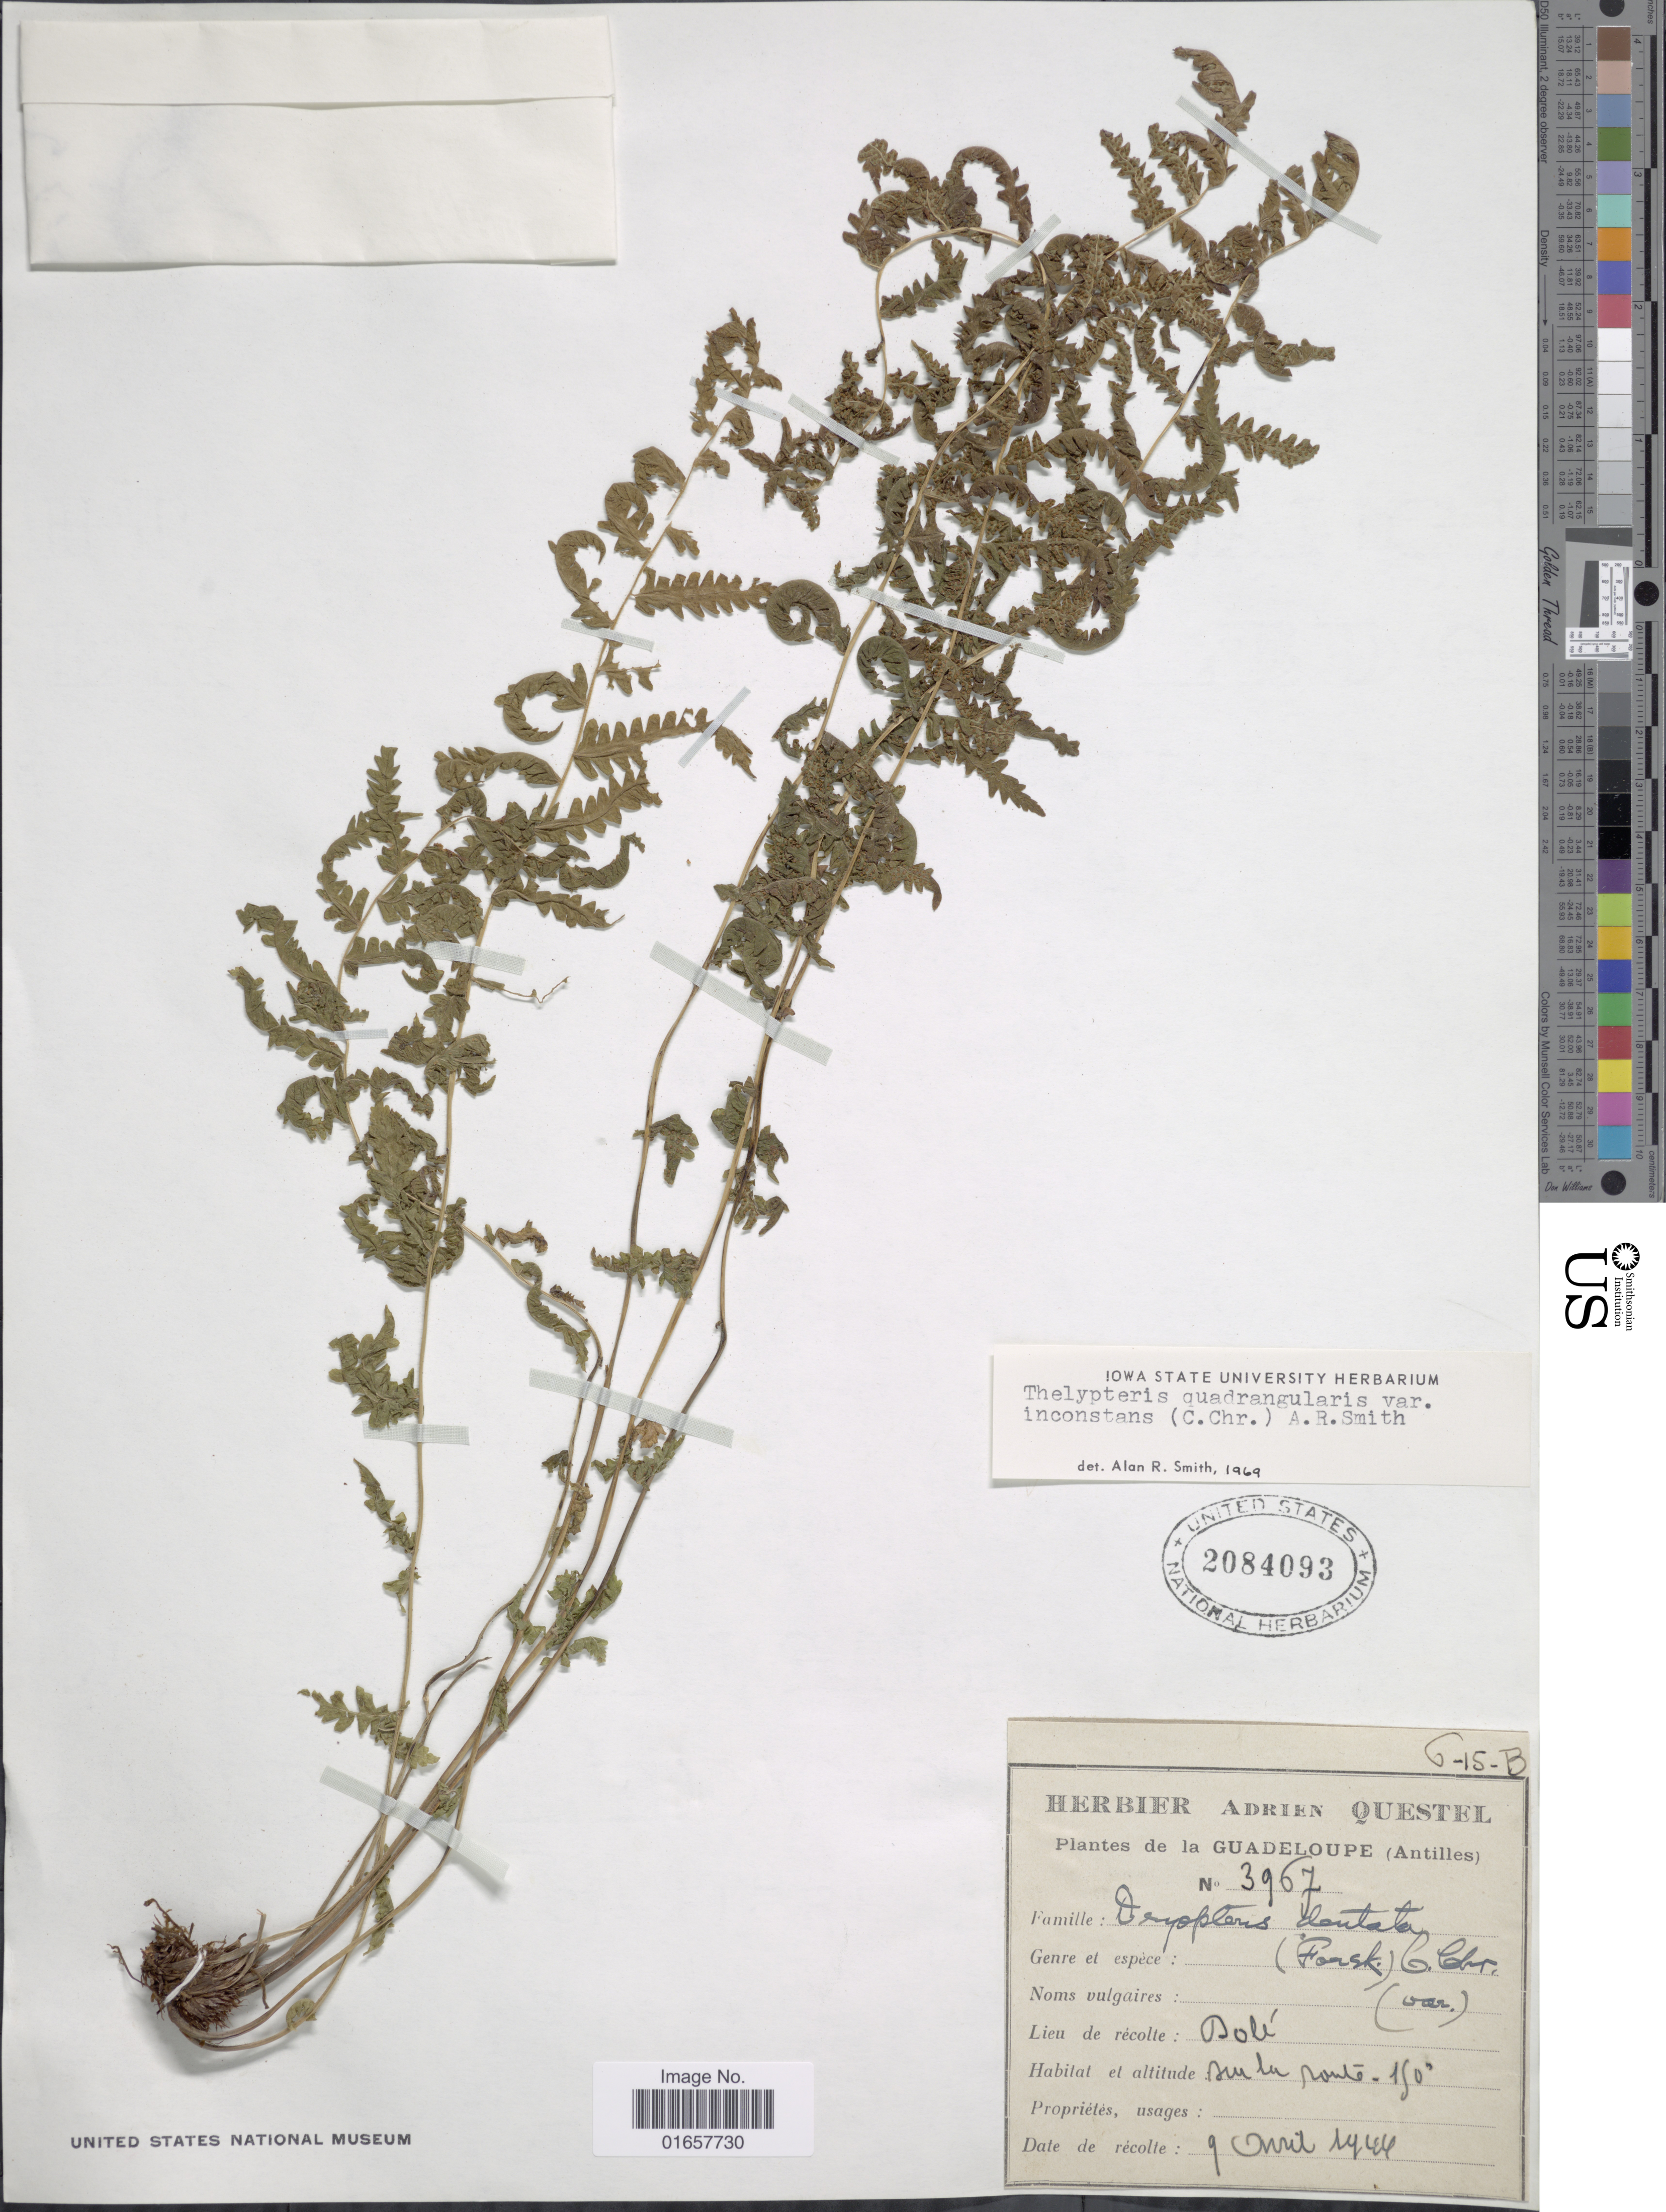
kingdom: Plantae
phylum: Tracheophyta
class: Polypodiopsida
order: Polypodiales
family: Thelypteridaceae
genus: Christella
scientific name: Christella hispidula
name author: (Decne.) Holttum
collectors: ex herb. A. Questal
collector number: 3967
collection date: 1944-04-09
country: Guadeloupe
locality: Guadeloupe (Antilles). Dolé.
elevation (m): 58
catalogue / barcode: US 2084093